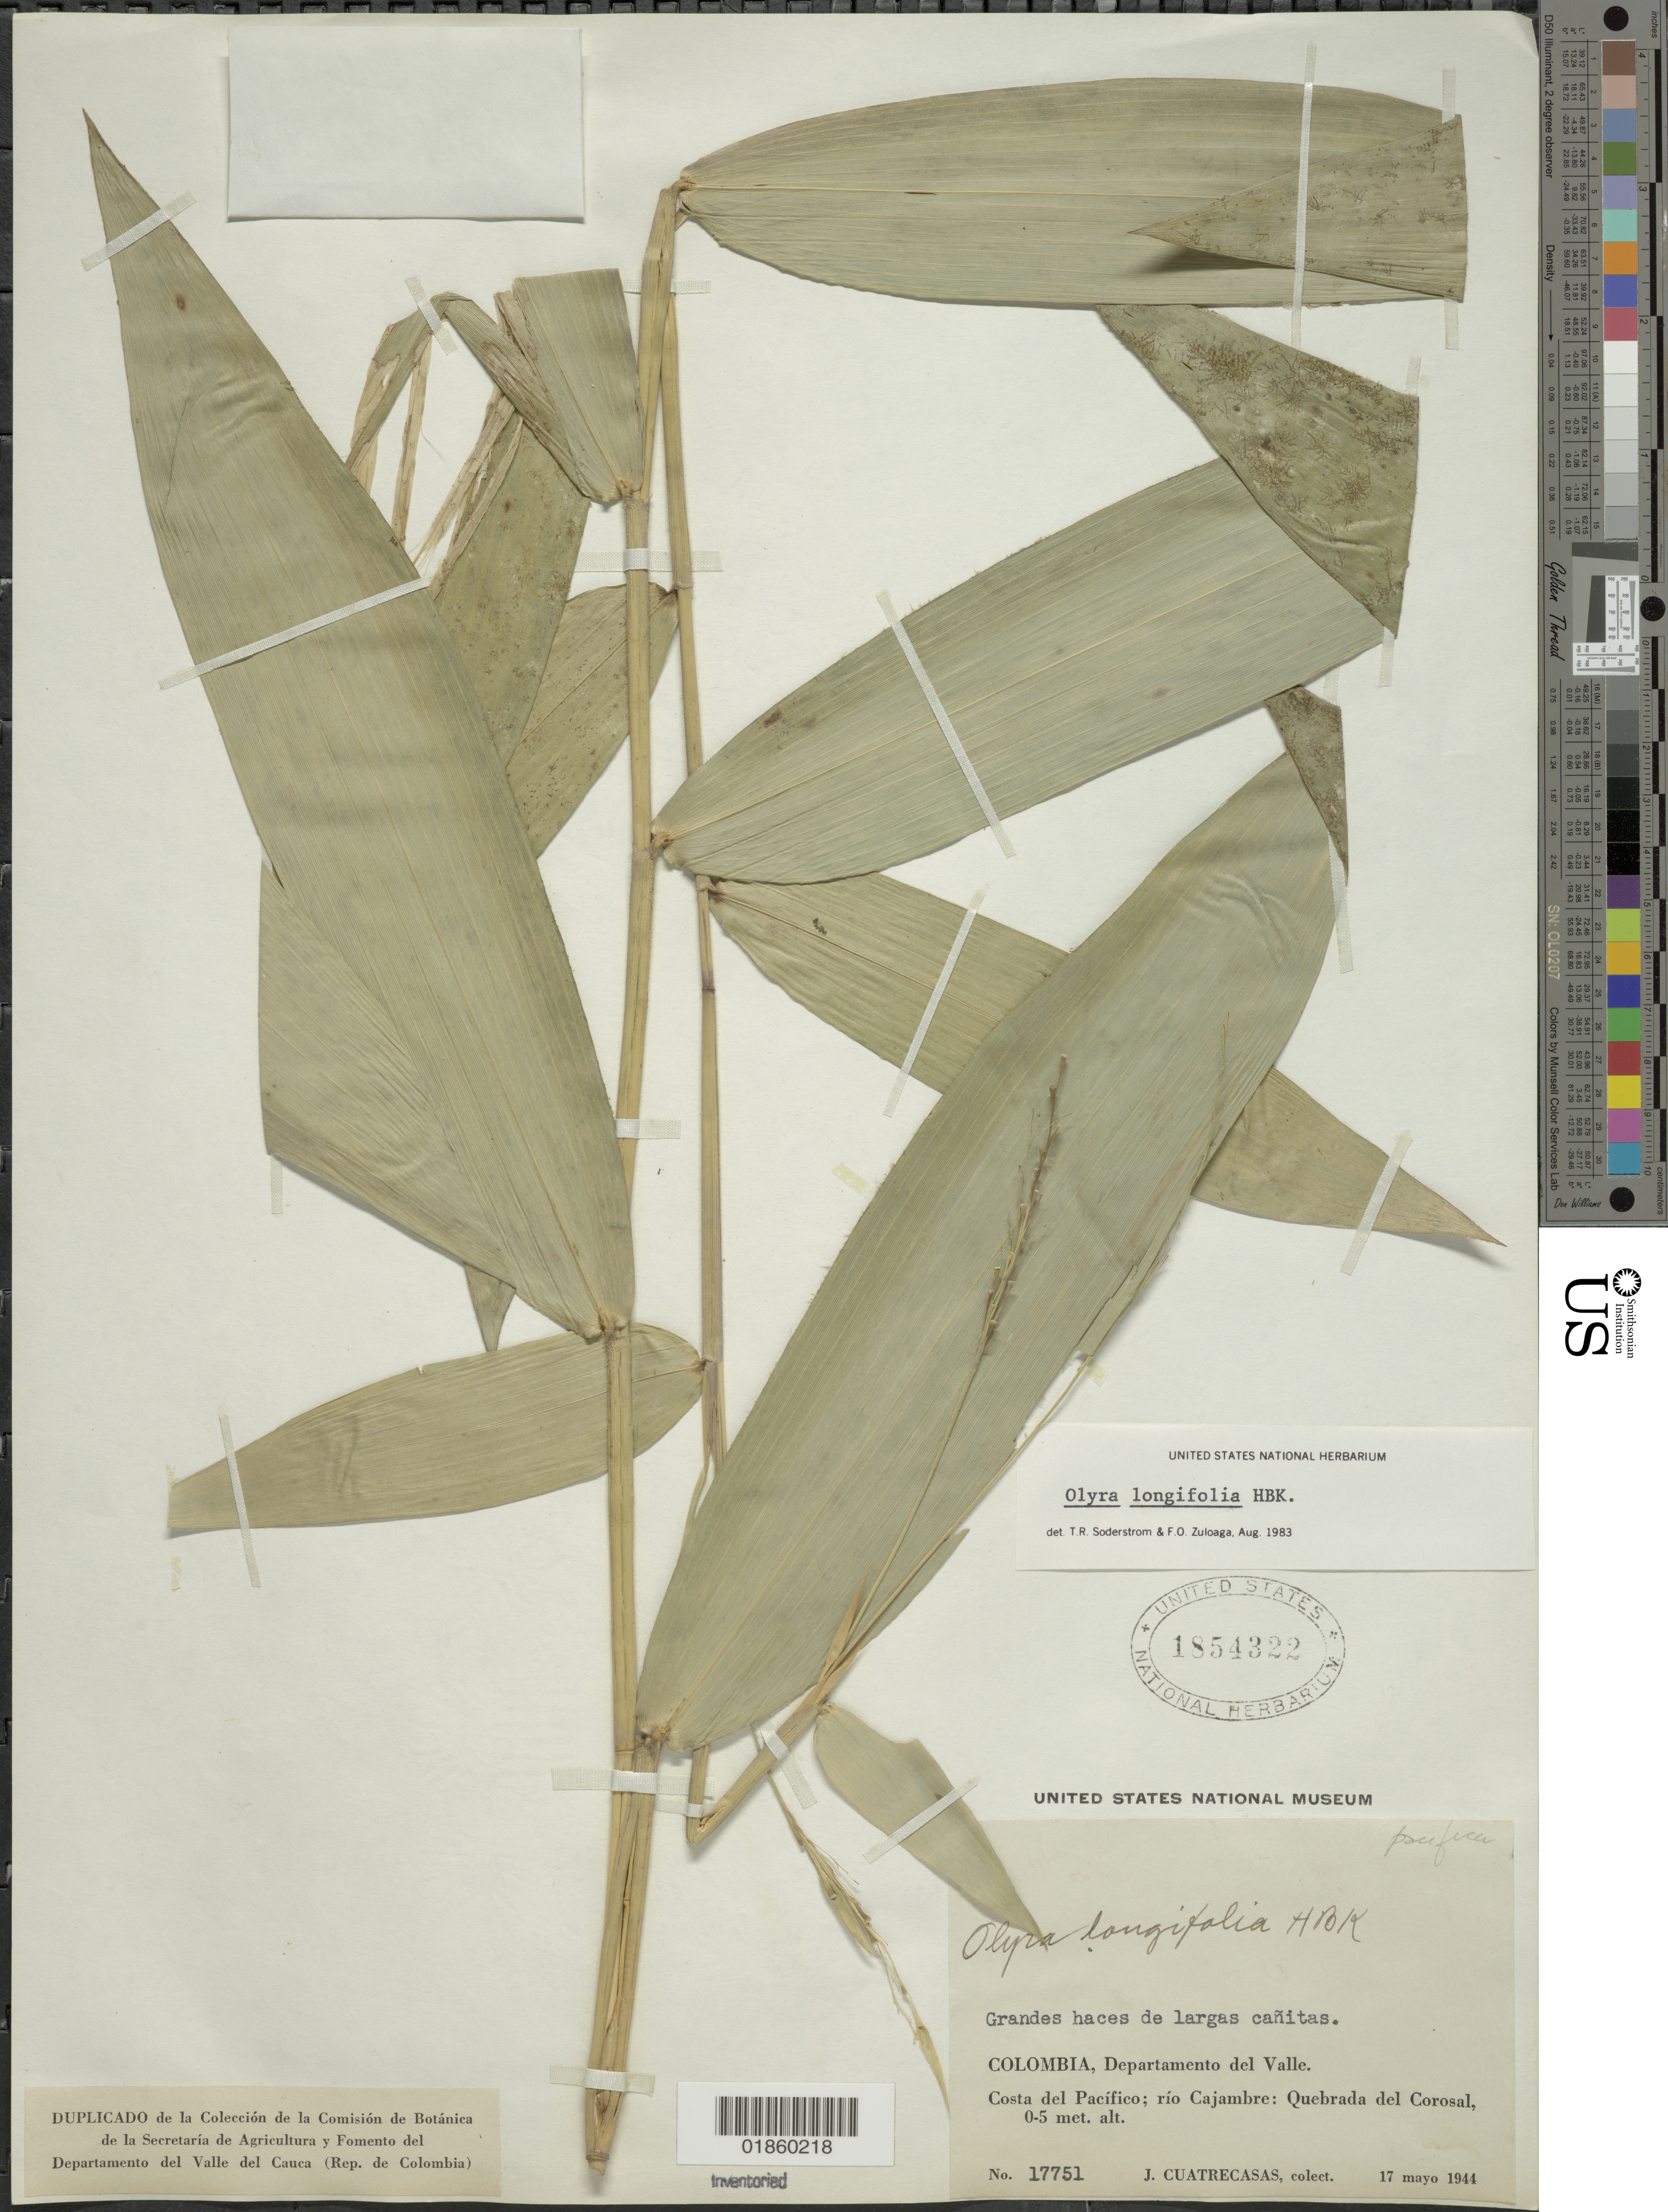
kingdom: Plantae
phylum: Tracheophyta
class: Liliopsida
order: Poales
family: Poaceae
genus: Olyra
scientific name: Olyra longifolia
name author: Kunth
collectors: J. Cuatrecasas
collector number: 17751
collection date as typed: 17 May 1944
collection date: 1944-05-17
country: Colombia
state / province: Valle del Cauca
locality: Rio Cajambre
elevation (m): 0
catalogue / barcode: US 1854322